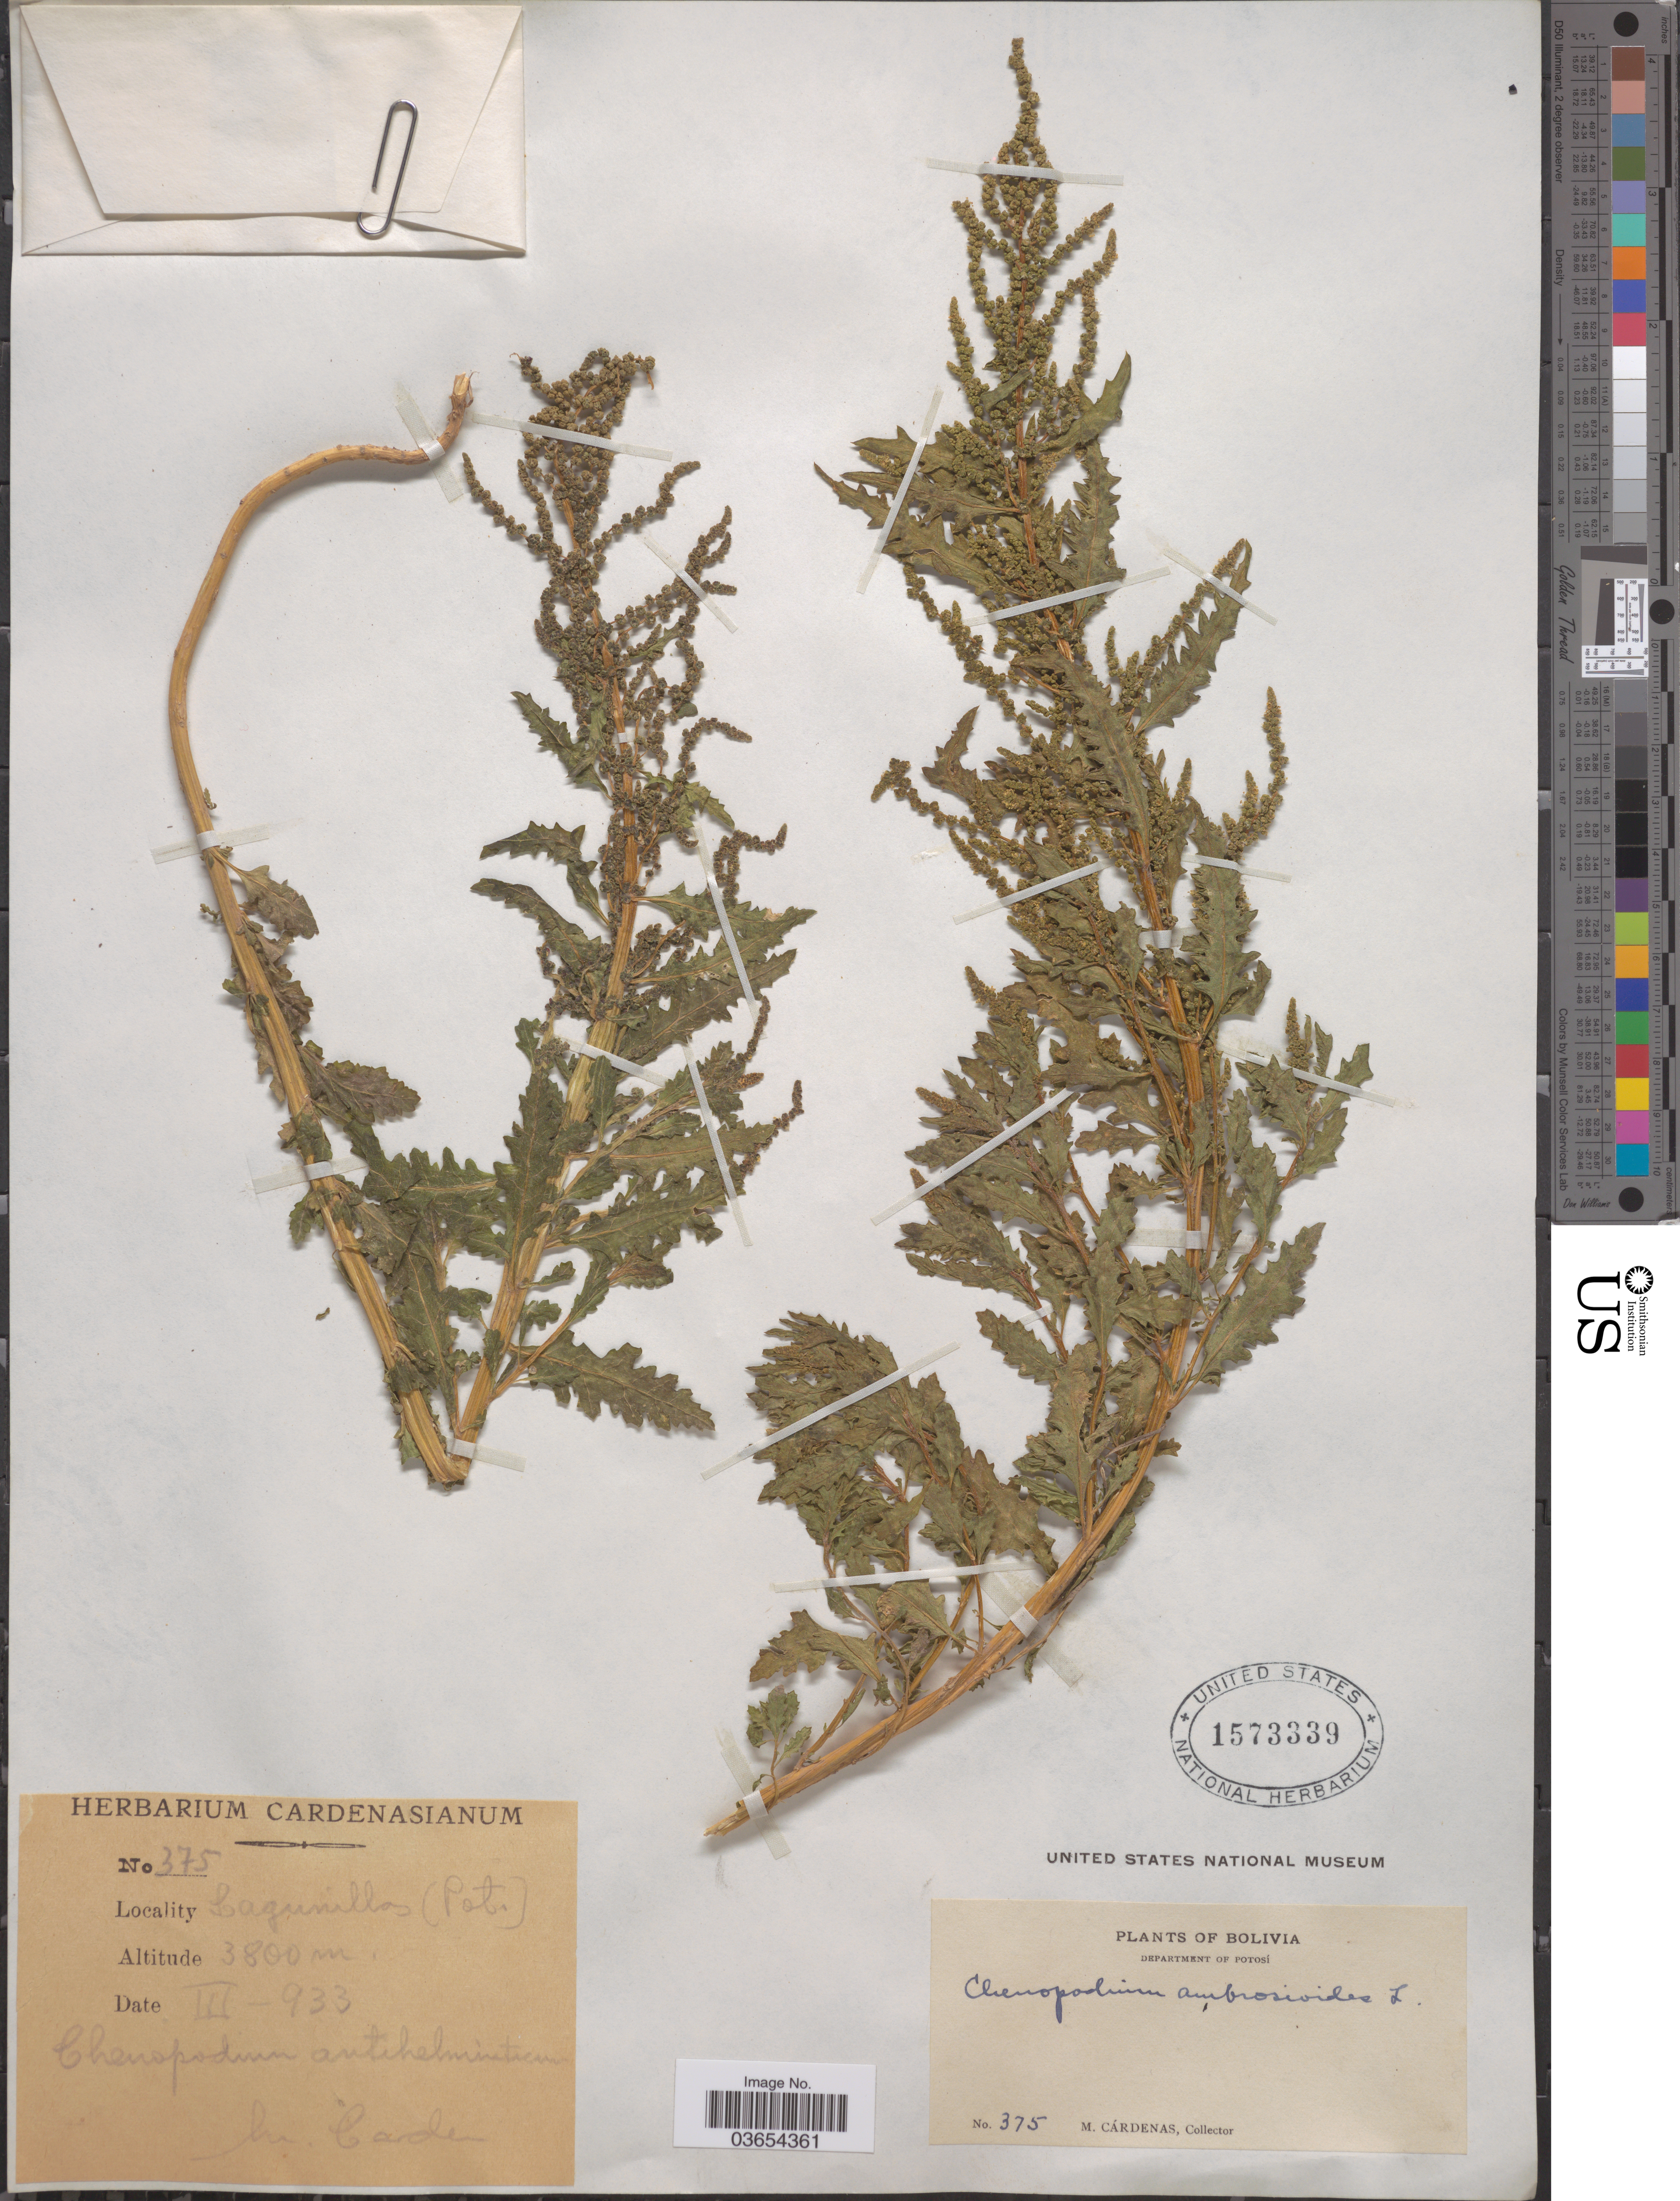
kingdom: Plantae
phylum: Tracheophyta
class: Magnoliopsida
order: Caryophyllales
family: Amaranthaceae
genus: Chenopodium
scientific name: Chenopodium ambrosioides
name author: L.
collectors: M. Cárdenas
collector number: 375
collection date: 1933-03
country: Bolivia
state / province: Potosi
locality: Department of Potosí. Lagunillas (Pot.).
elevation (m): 3800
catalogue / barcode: US 1573339